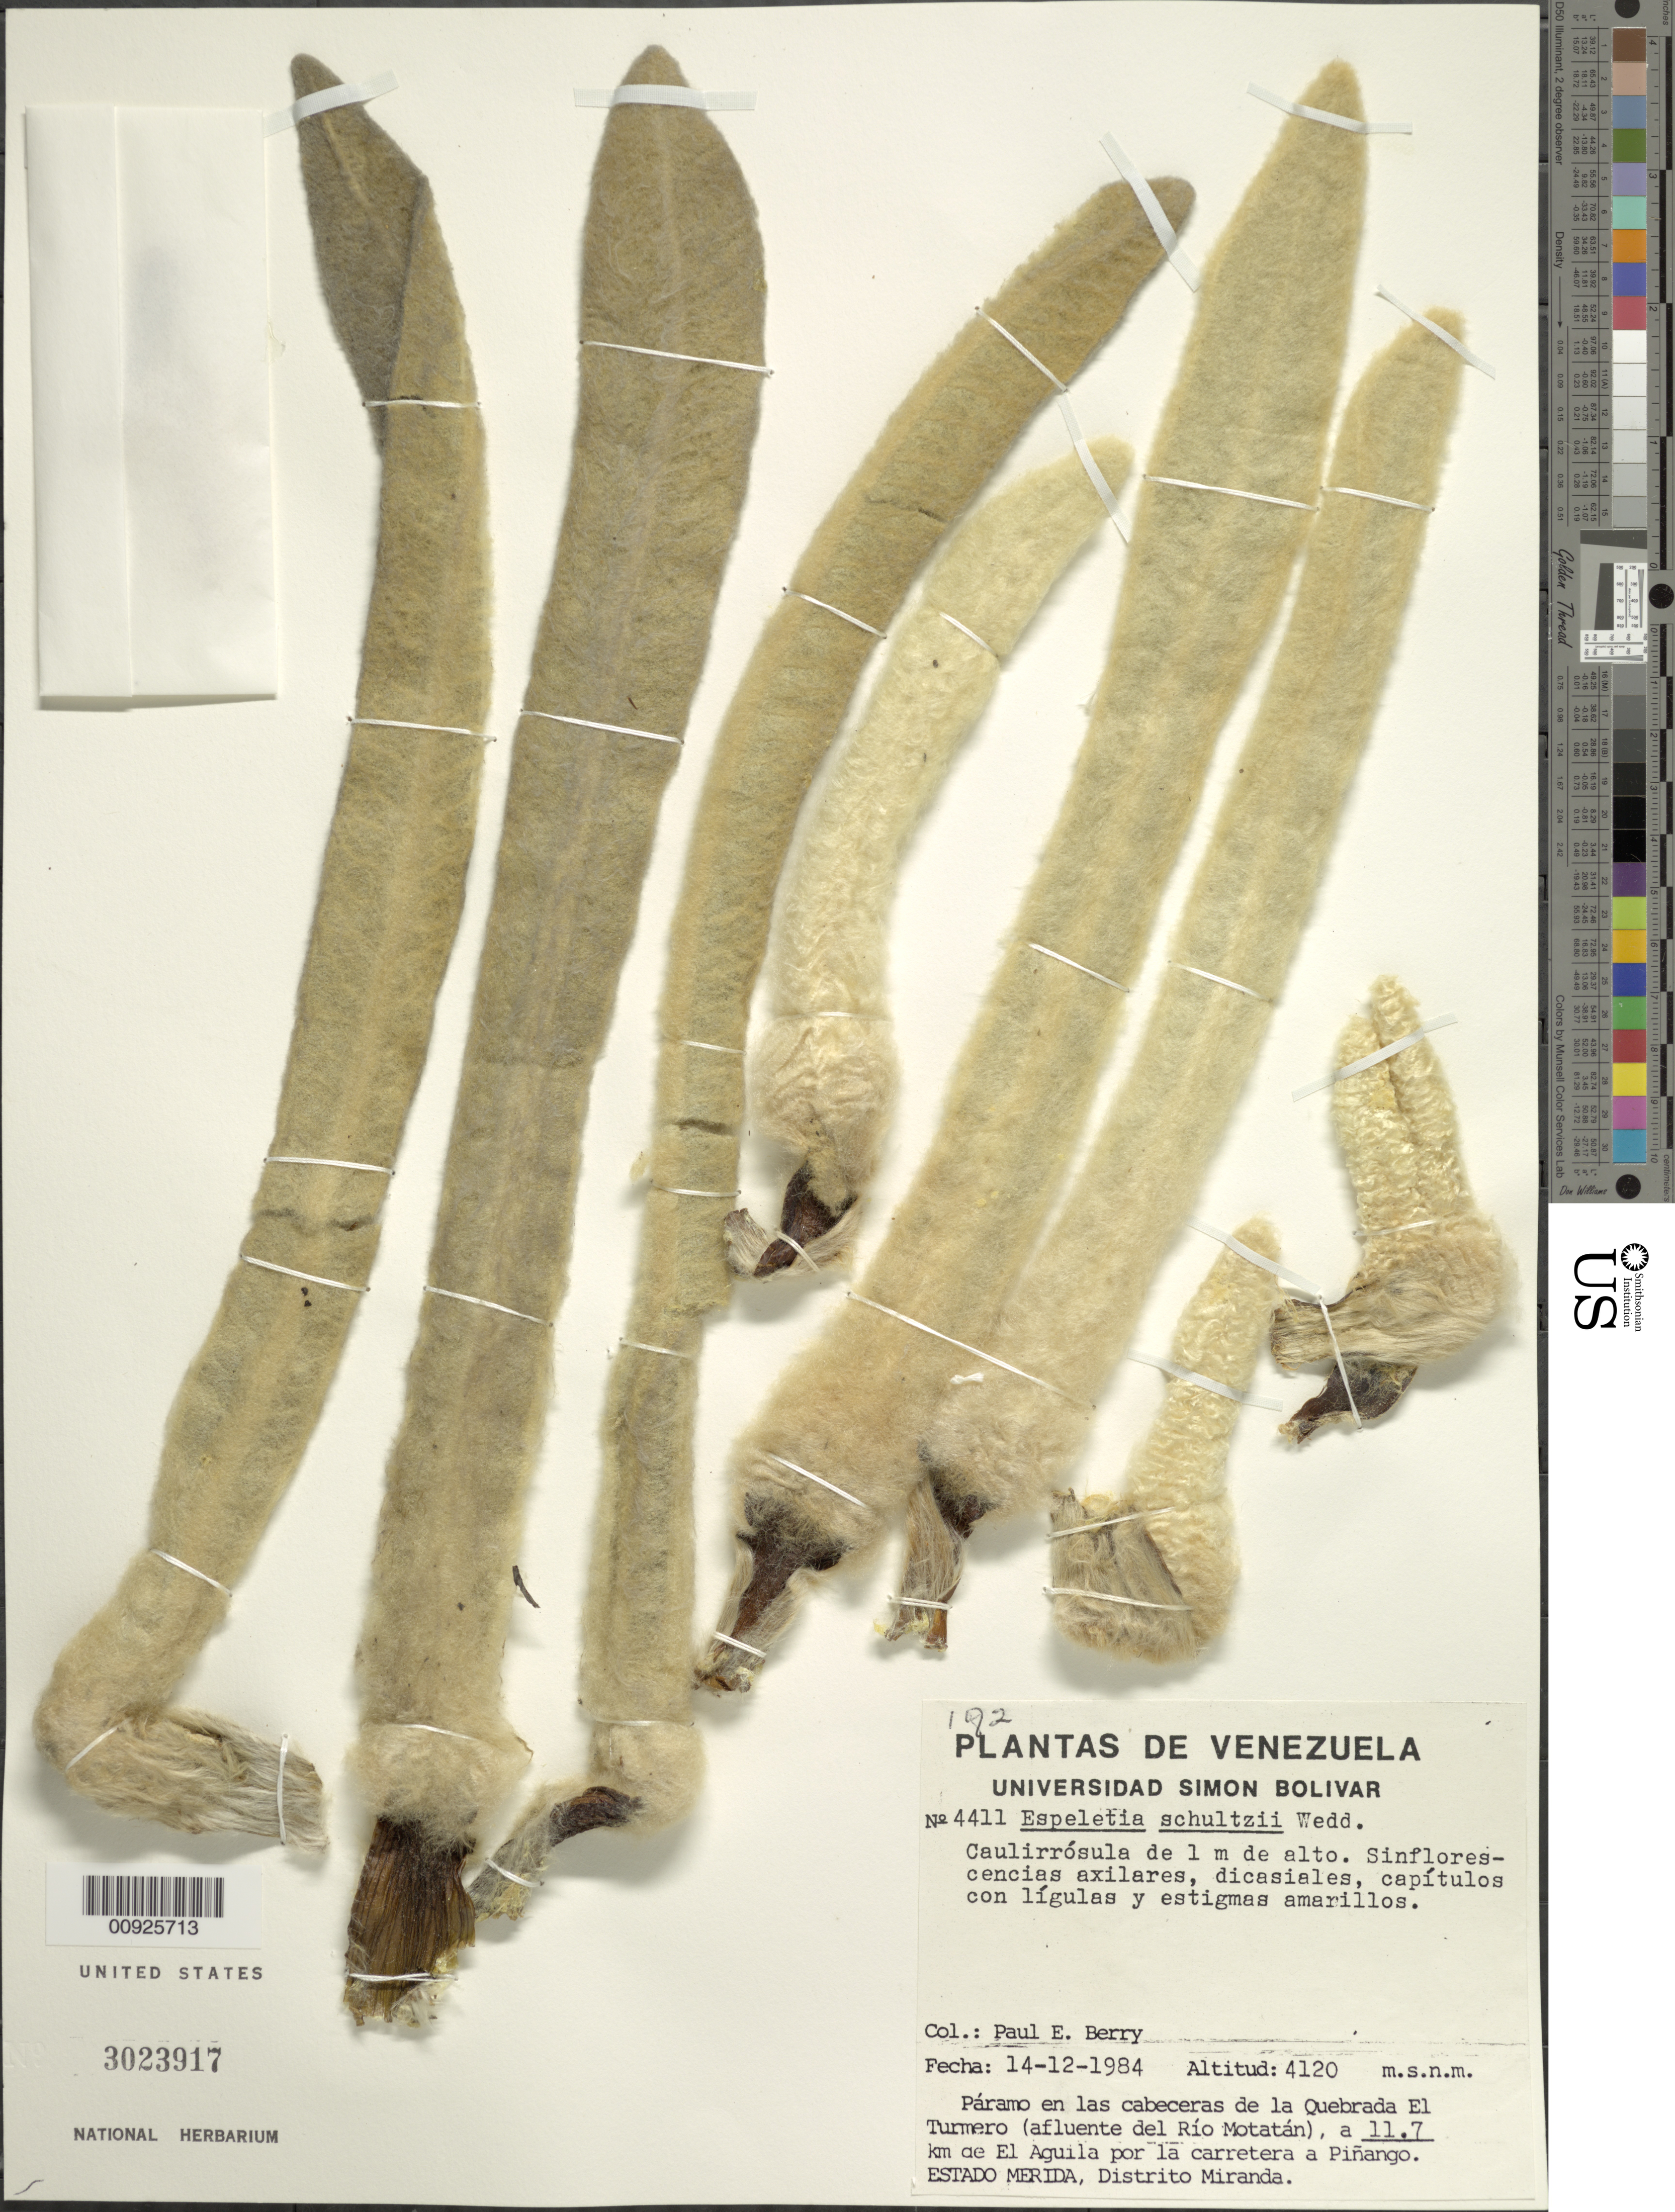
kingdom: Plantae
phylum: Tracheophyta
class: Magnoliopsida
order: Asterales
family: Asteraceae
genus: Espeletia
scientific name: Espeletia schultzii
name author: Wedd.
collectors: P. E. Berry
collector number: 4411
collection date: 1984-12-14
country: Venezuela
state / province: Mérida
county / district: Miranda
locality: Páramo en las cabeceras de la Quebrada el Turmero (afluente del Río Motatán), a 11.7 km de El Aguila por la carretera a Piñango.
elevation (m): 4120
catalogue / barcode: US 3023917